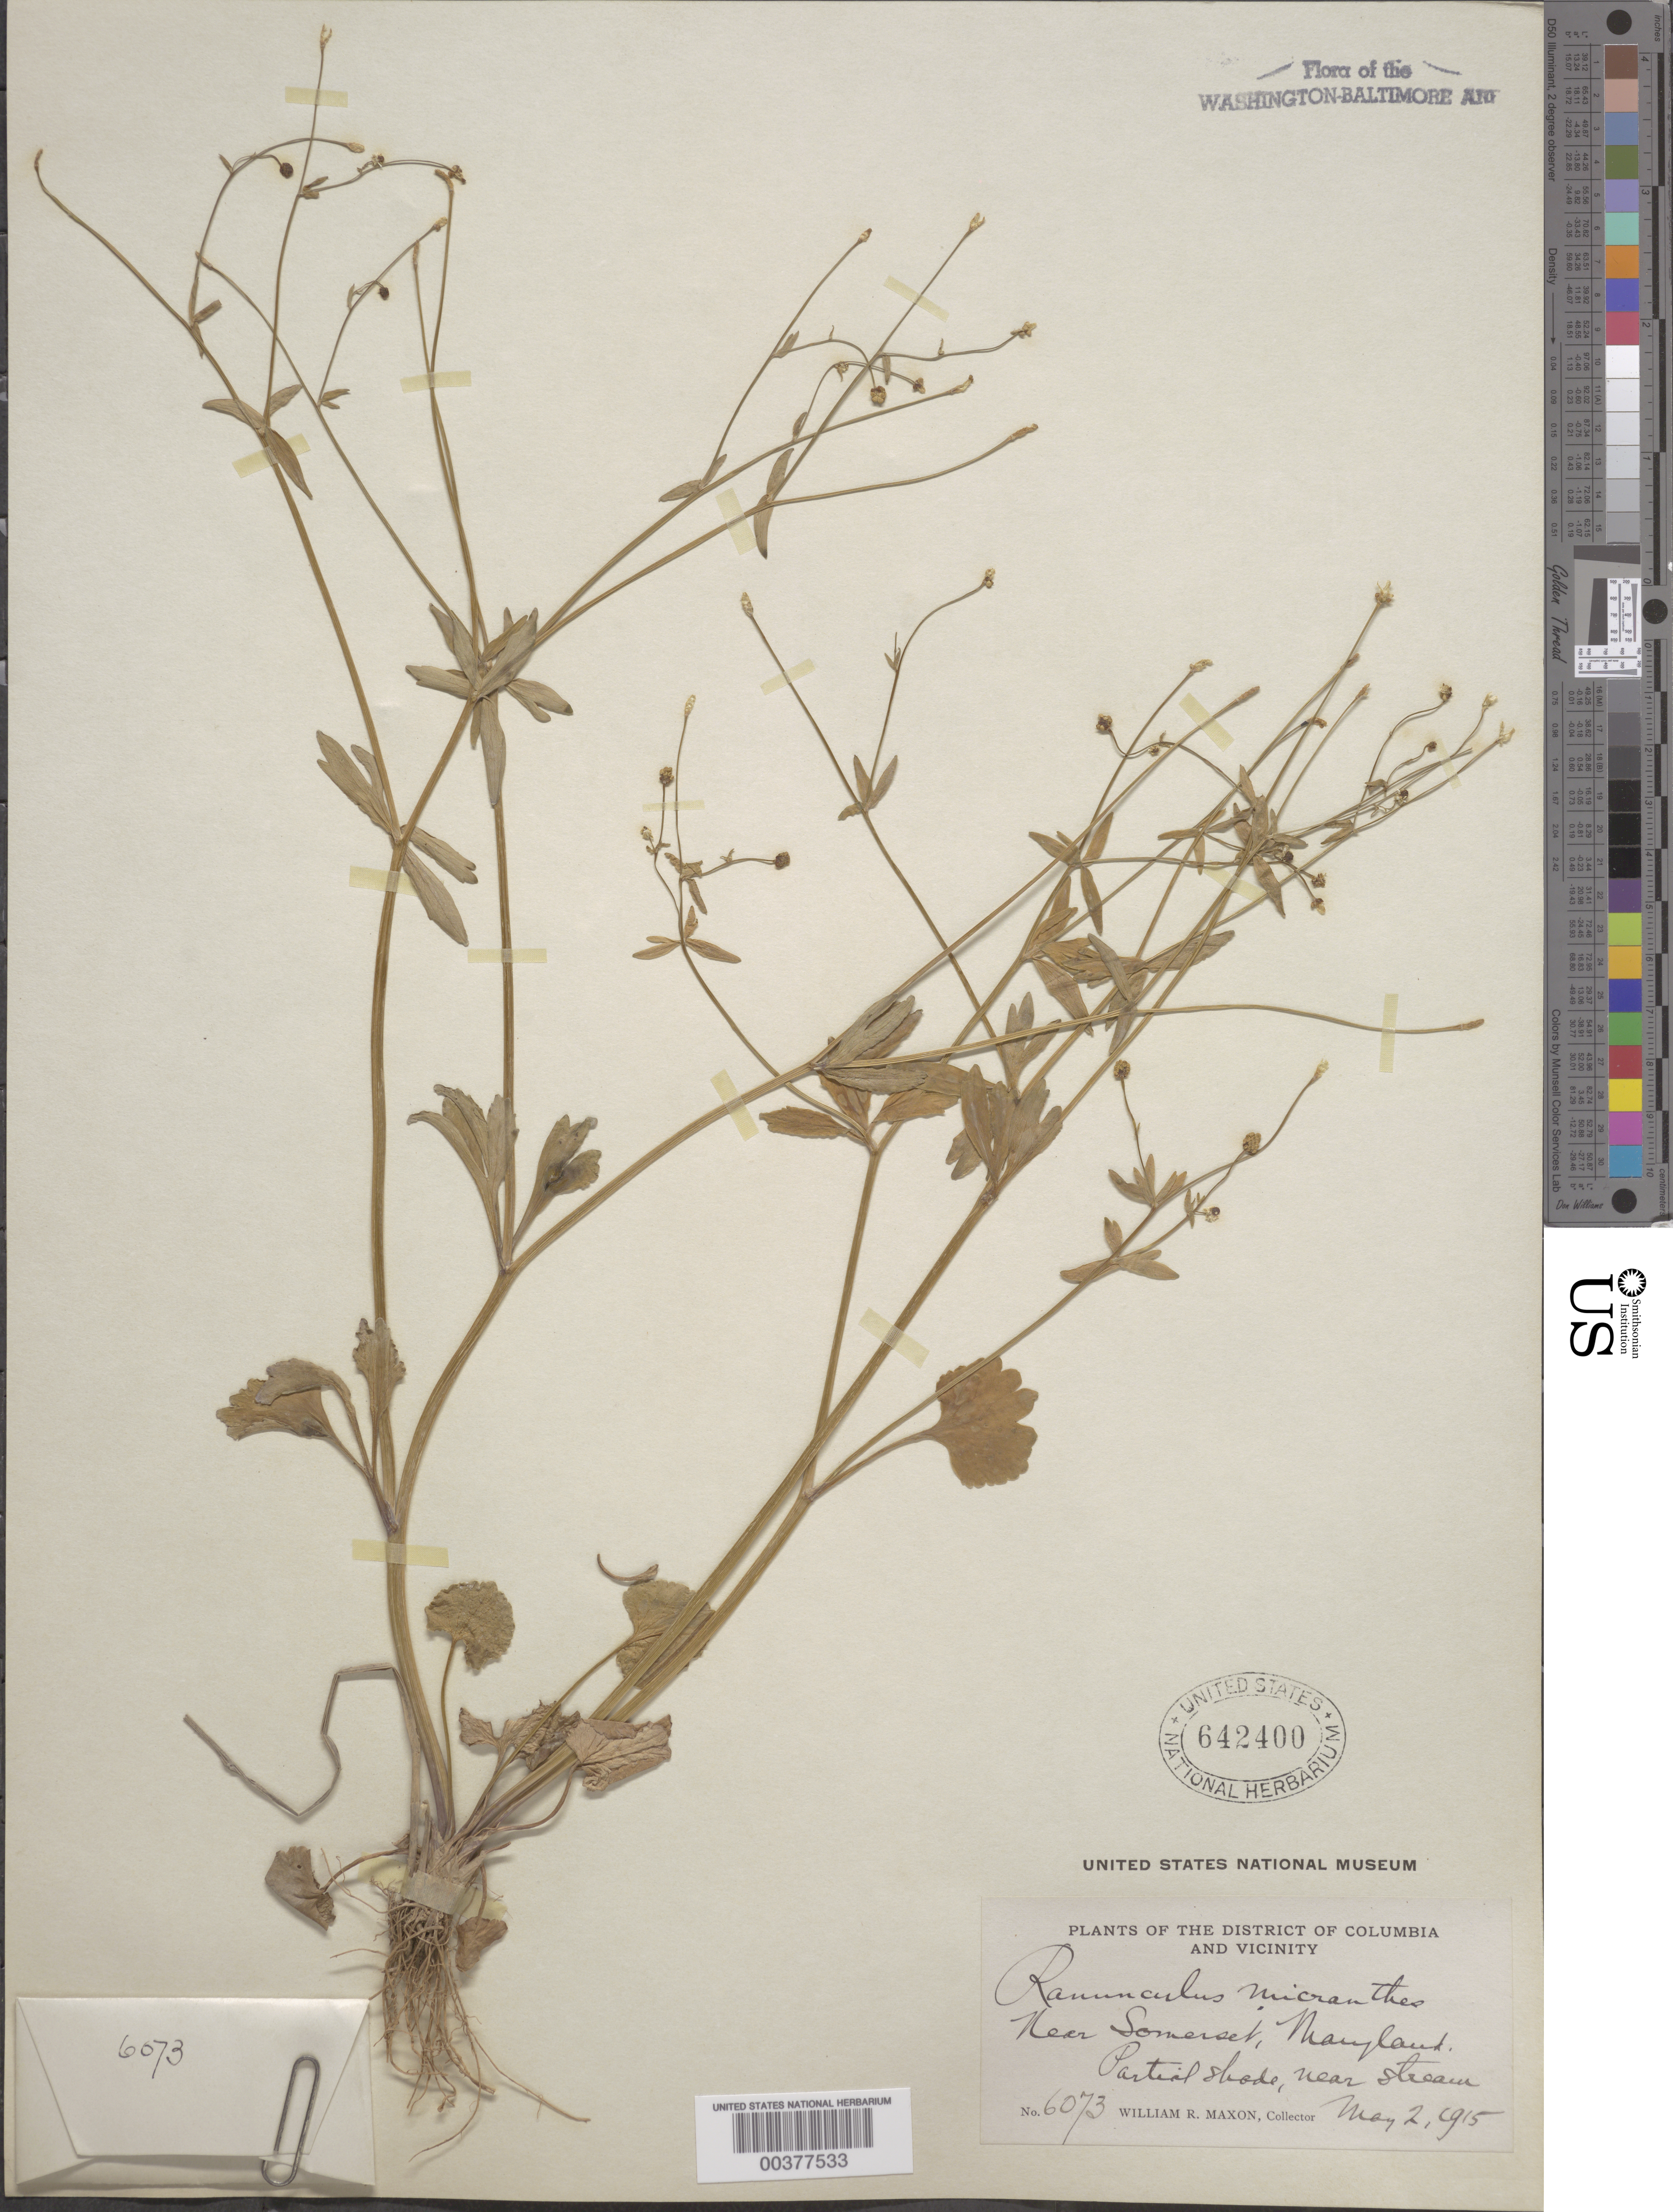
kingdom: Plantae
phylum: Tracheophyta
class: Magnoliopsida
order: Ranunculales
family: Ranunculaceae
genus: Ranunculus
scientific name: Ranunculus abortivus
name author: L.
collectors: W. R. Maxon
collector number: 6073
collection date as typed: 02 May 1915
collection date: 1915-05-02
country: United States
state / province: Maryland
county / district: Montgomery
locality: Somerset vicinity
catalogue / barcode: US 642400